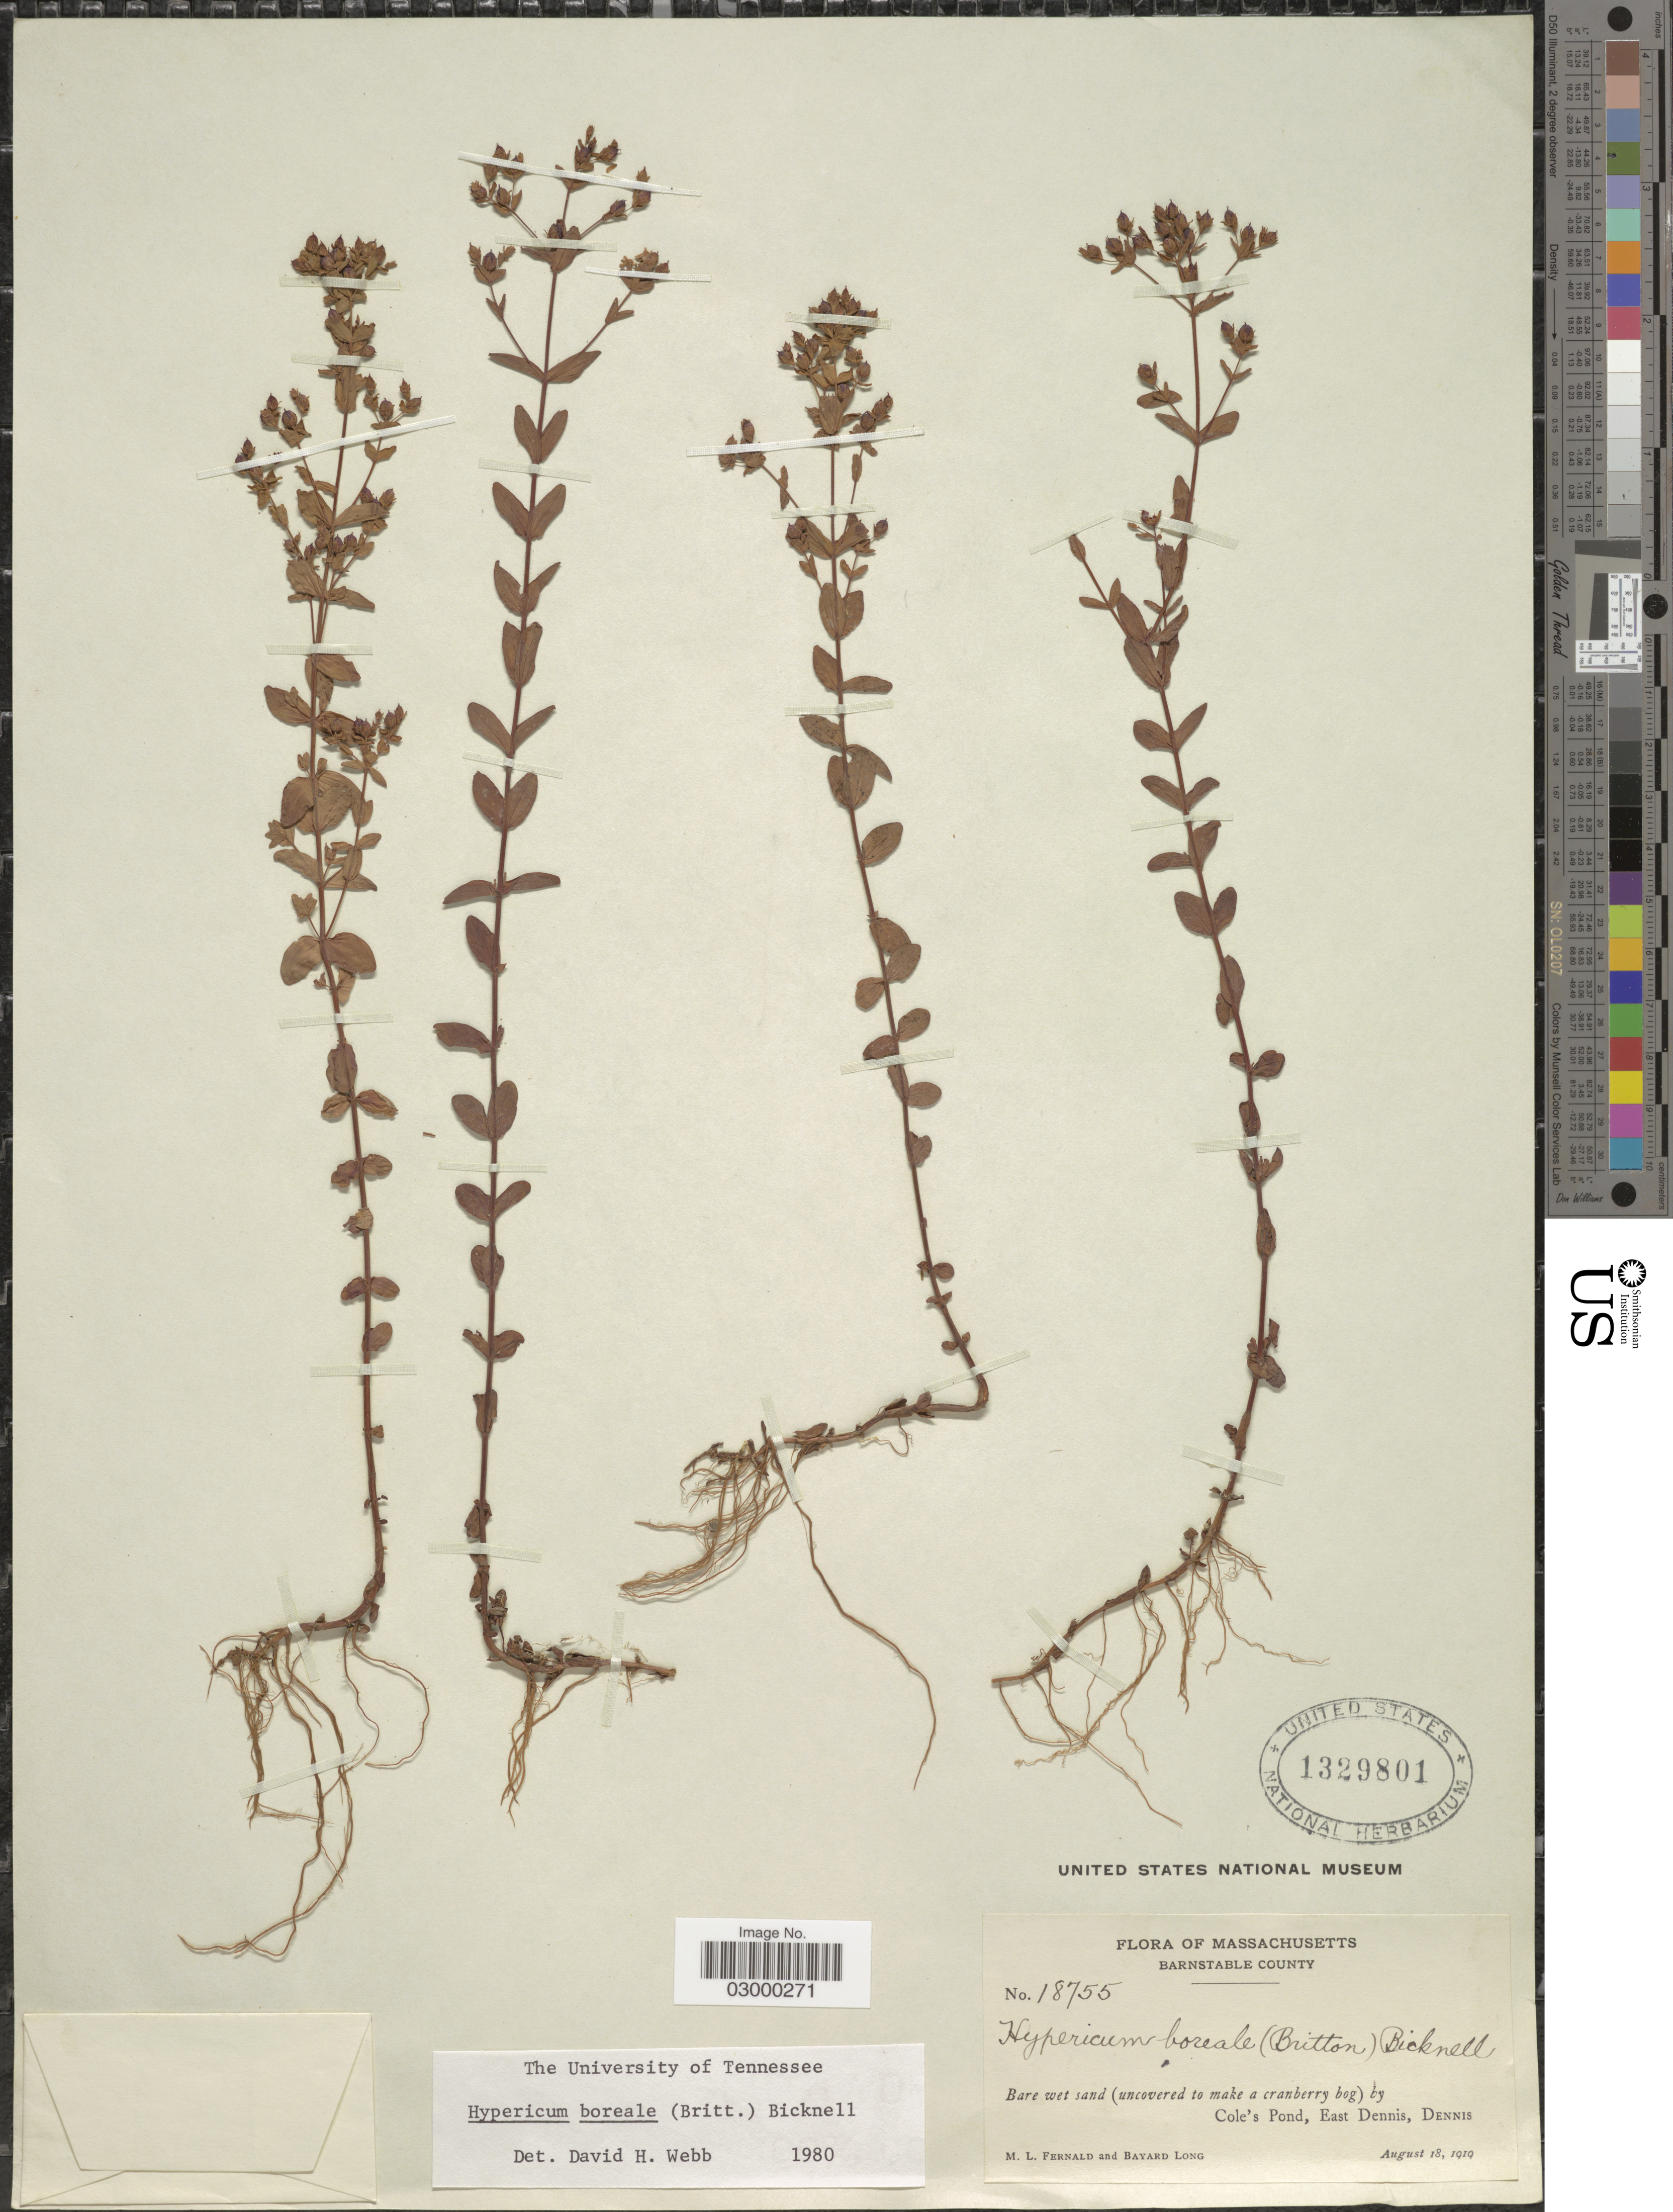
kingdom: Plantae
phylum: Tracheophyta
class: Magnoliopsida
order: Malpighiales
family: Hypericaceae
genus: Hypericum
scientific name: Hypericum boreale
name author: (Britton) E.P. Bicknell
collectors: M. L. Fernald & B. Long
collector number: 18755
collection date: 1919-08-18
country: United States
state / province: Massachusetts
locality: Barnstable County, Bare wet sand (uncovered to make a cranberry bog) by Cole's Pond, East Dennis, Dennis.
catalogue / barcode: US 1329801